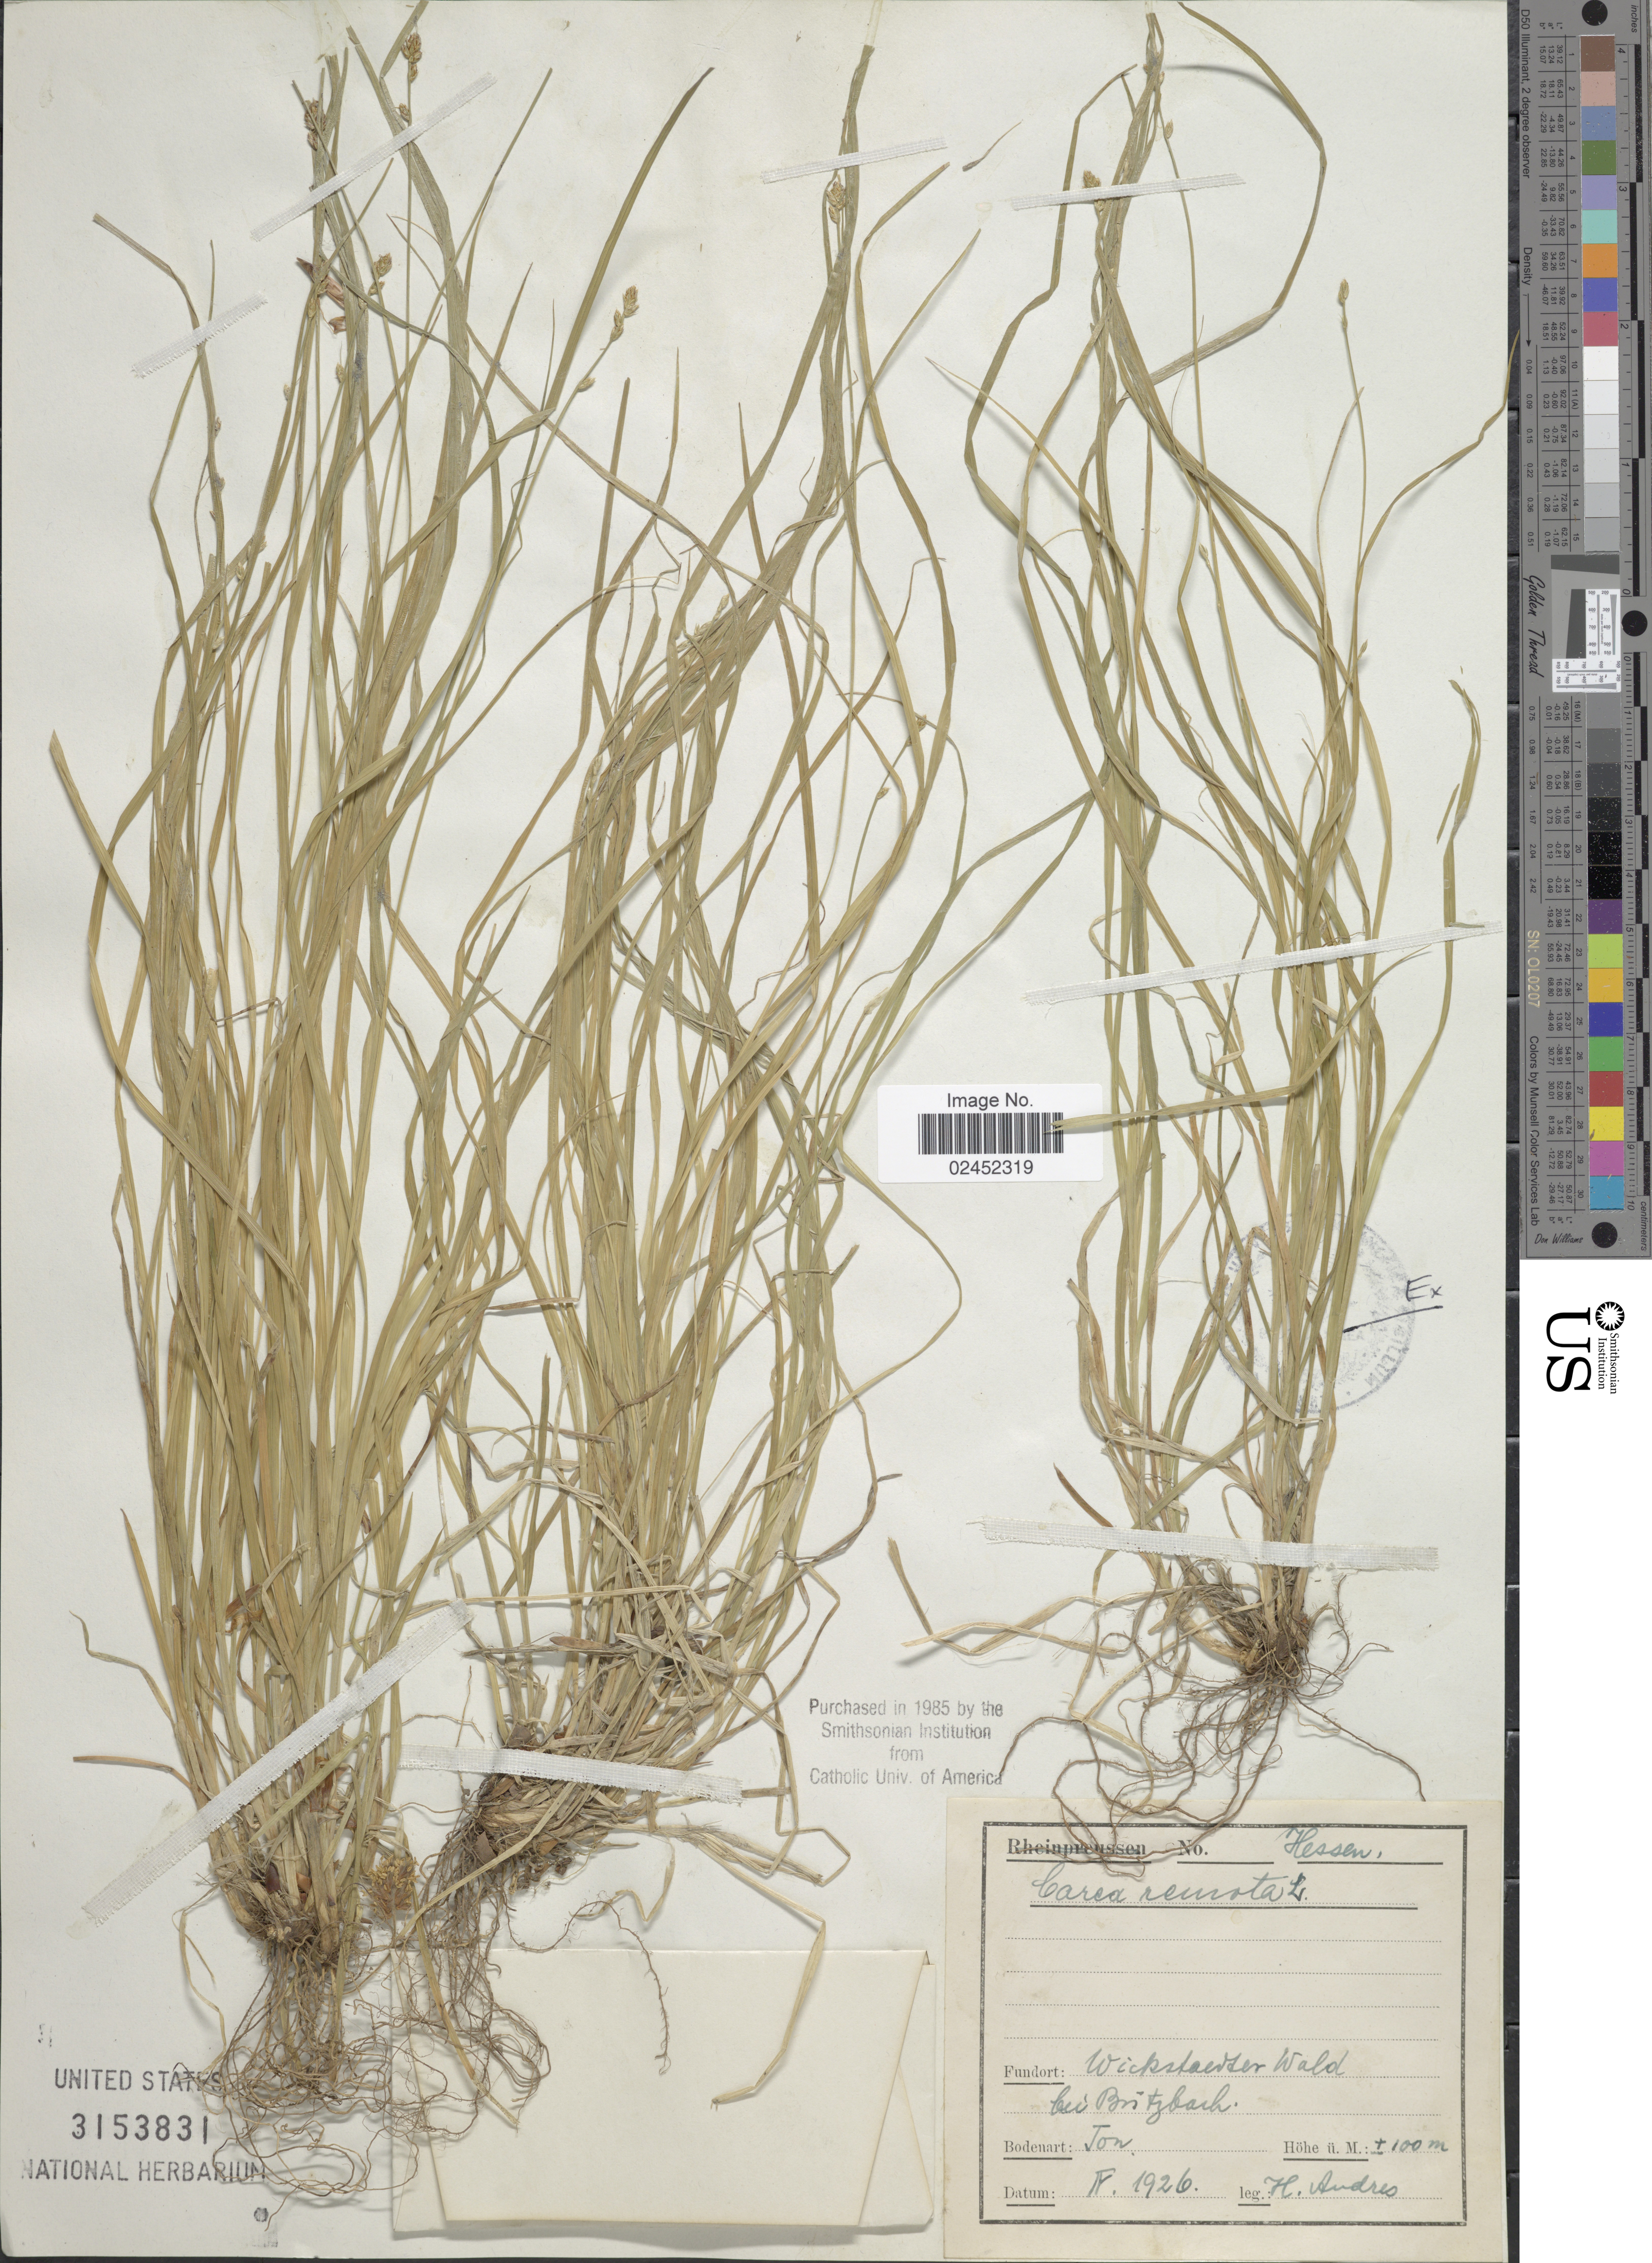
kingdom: Plantae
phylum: Tracheophyta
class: Liliopsida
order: Poales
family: Cyperaceae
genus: Carex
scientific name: Carex remota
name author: L.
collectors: H. Andres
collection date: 1926-04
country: Germany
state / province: Hesse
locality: Hessen. Wickstad [illegible text] Wald bei Britzbach. [interpreted]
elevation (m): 100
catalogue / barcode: US 3153831